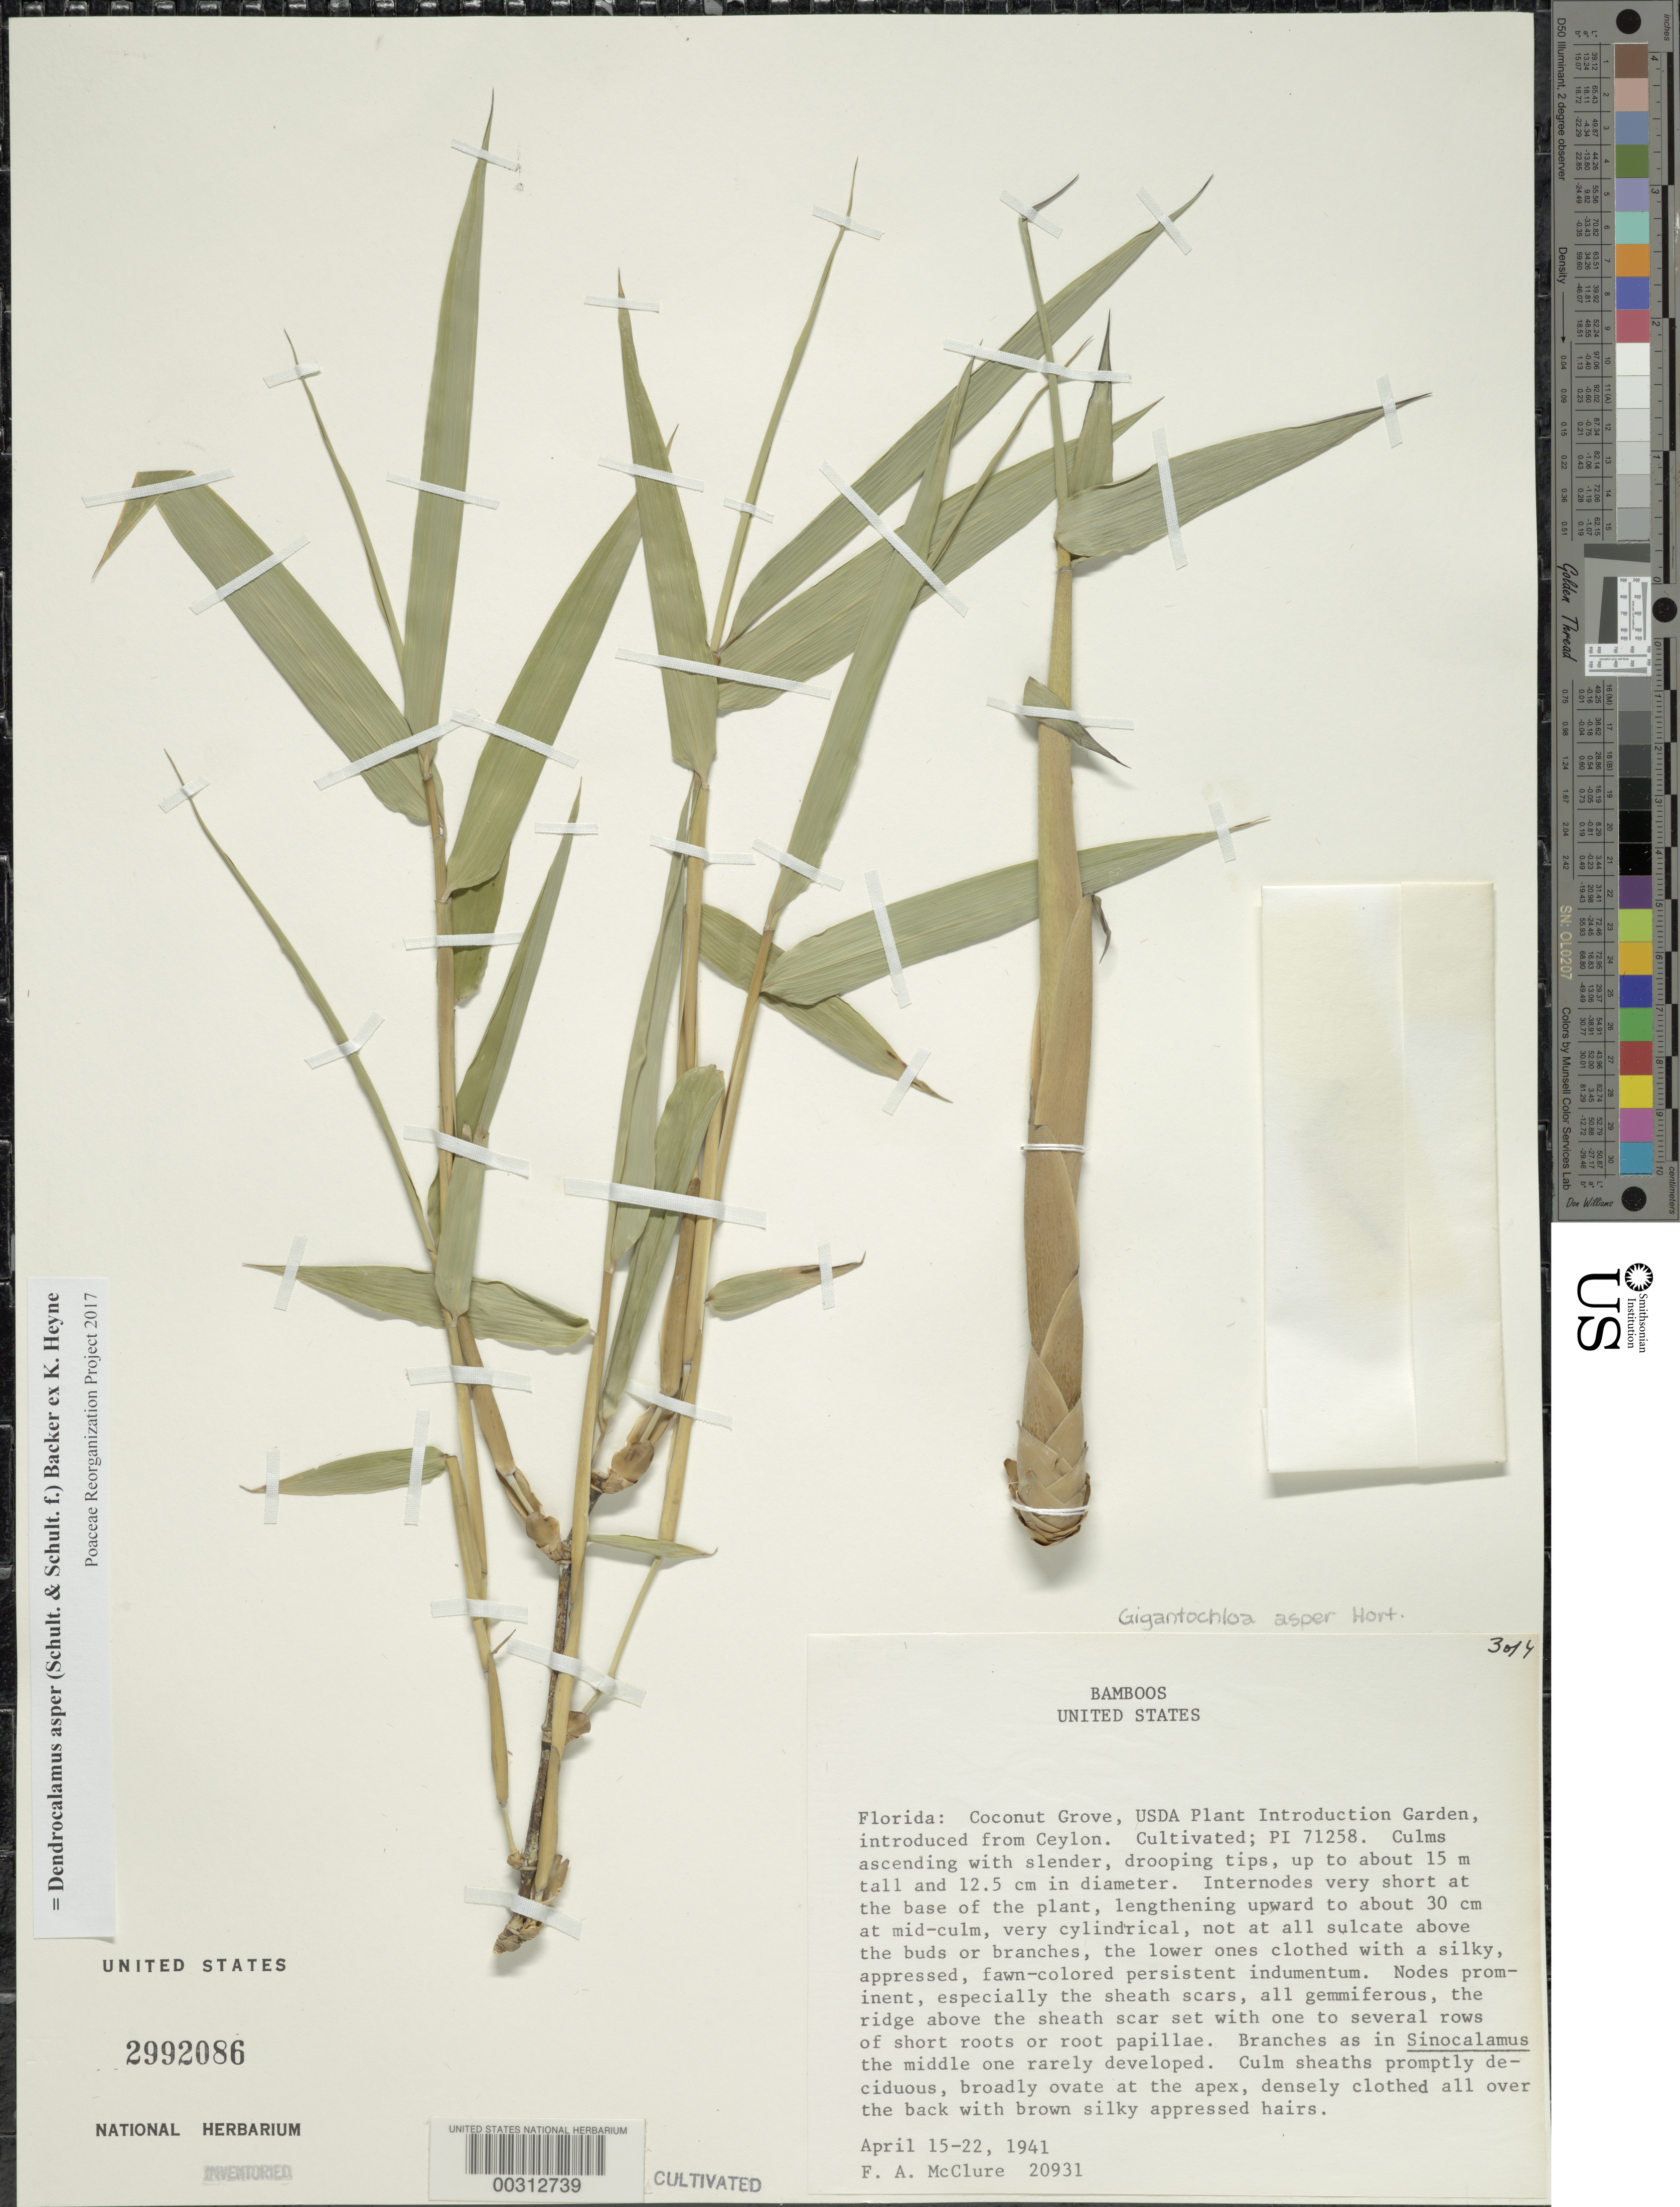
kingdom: Plantae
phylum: Tracheophyta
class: Liliopsida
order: Poales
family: Poaceae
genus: Dendrocalamus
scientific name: Dendrocalamus asper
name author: (Schult. & Schult. f.) Backer ex K. Heyne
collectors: F. A. McClure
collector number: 20931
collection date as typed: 15 Apr 1941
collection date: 1941-04-15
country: United States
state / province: Florida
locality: Coconut Grove, USDA, Plant Introduction Garden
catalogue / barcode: US 2992086